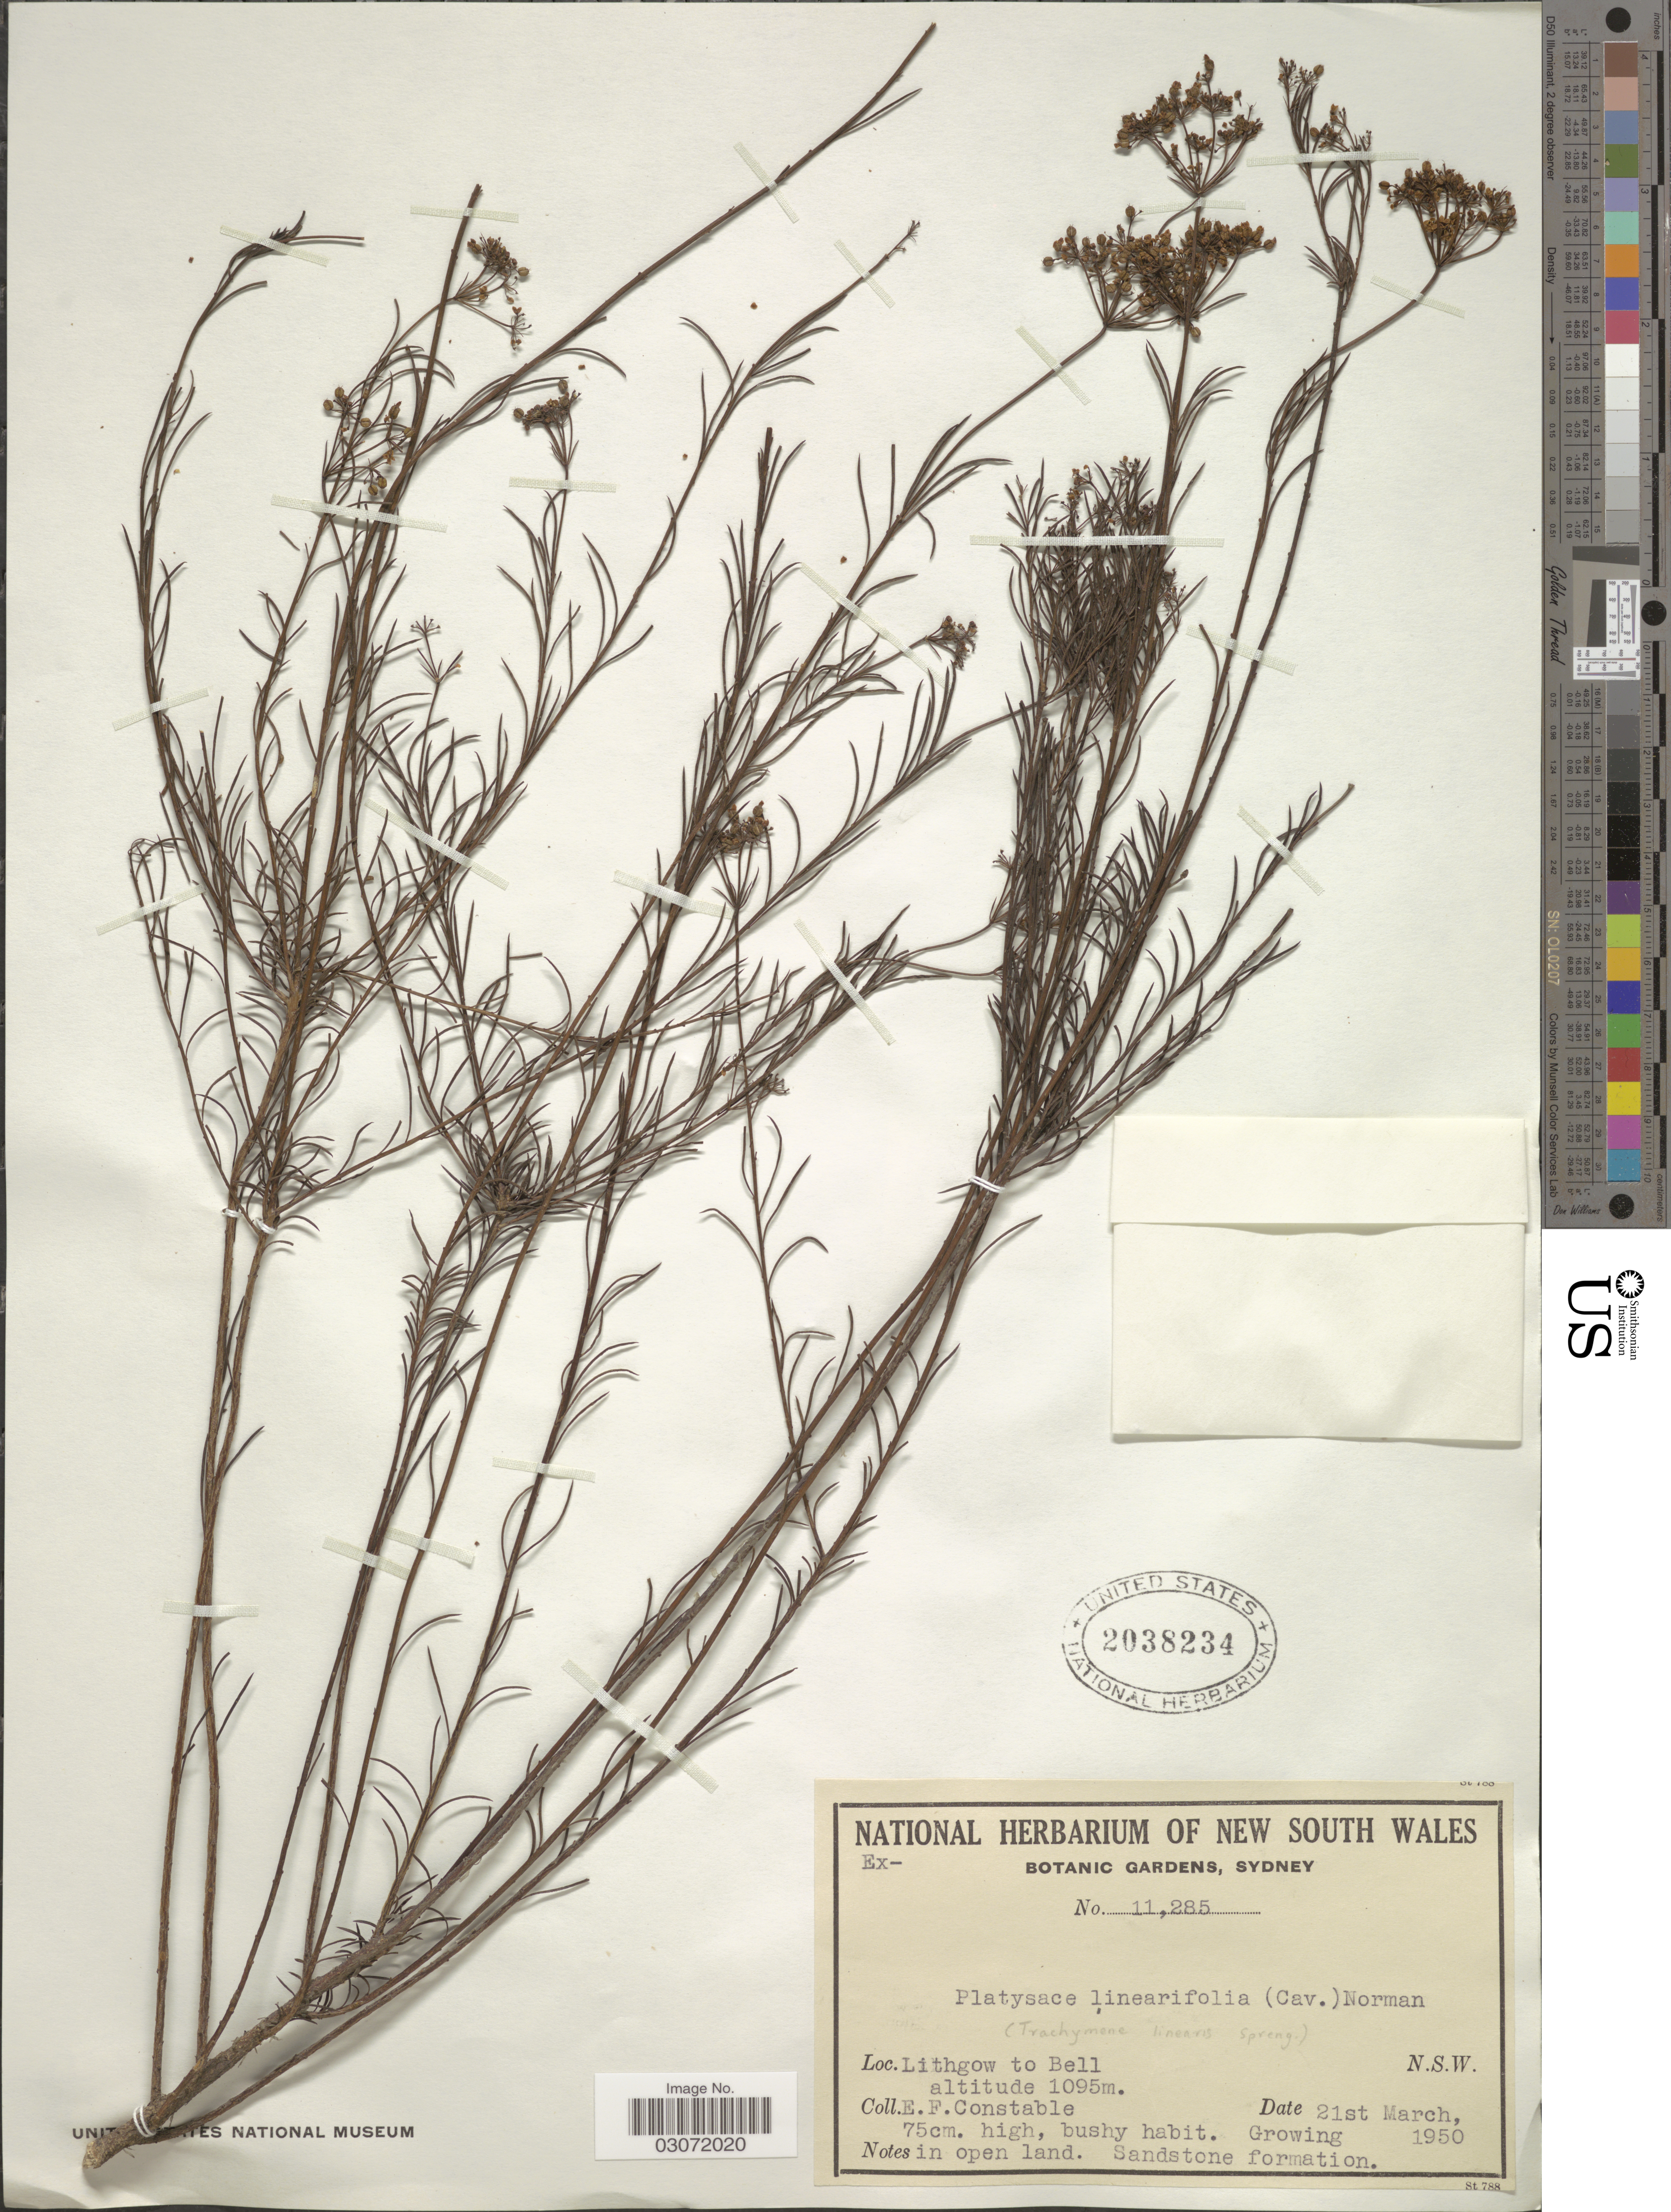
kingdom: Plantae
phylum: Tracheophyta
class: Magnoliopsida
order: Apiales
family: Apiaceae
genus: Platysace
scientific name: Platysace linearifolia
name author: (Cav.) C. Norman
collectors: E. F. Constable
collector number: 11285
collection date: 1950-03-21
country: Australia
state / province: New South Wales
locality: Lithgow to Bell. N.S.W.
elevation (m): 1095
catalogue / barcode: US 2038234